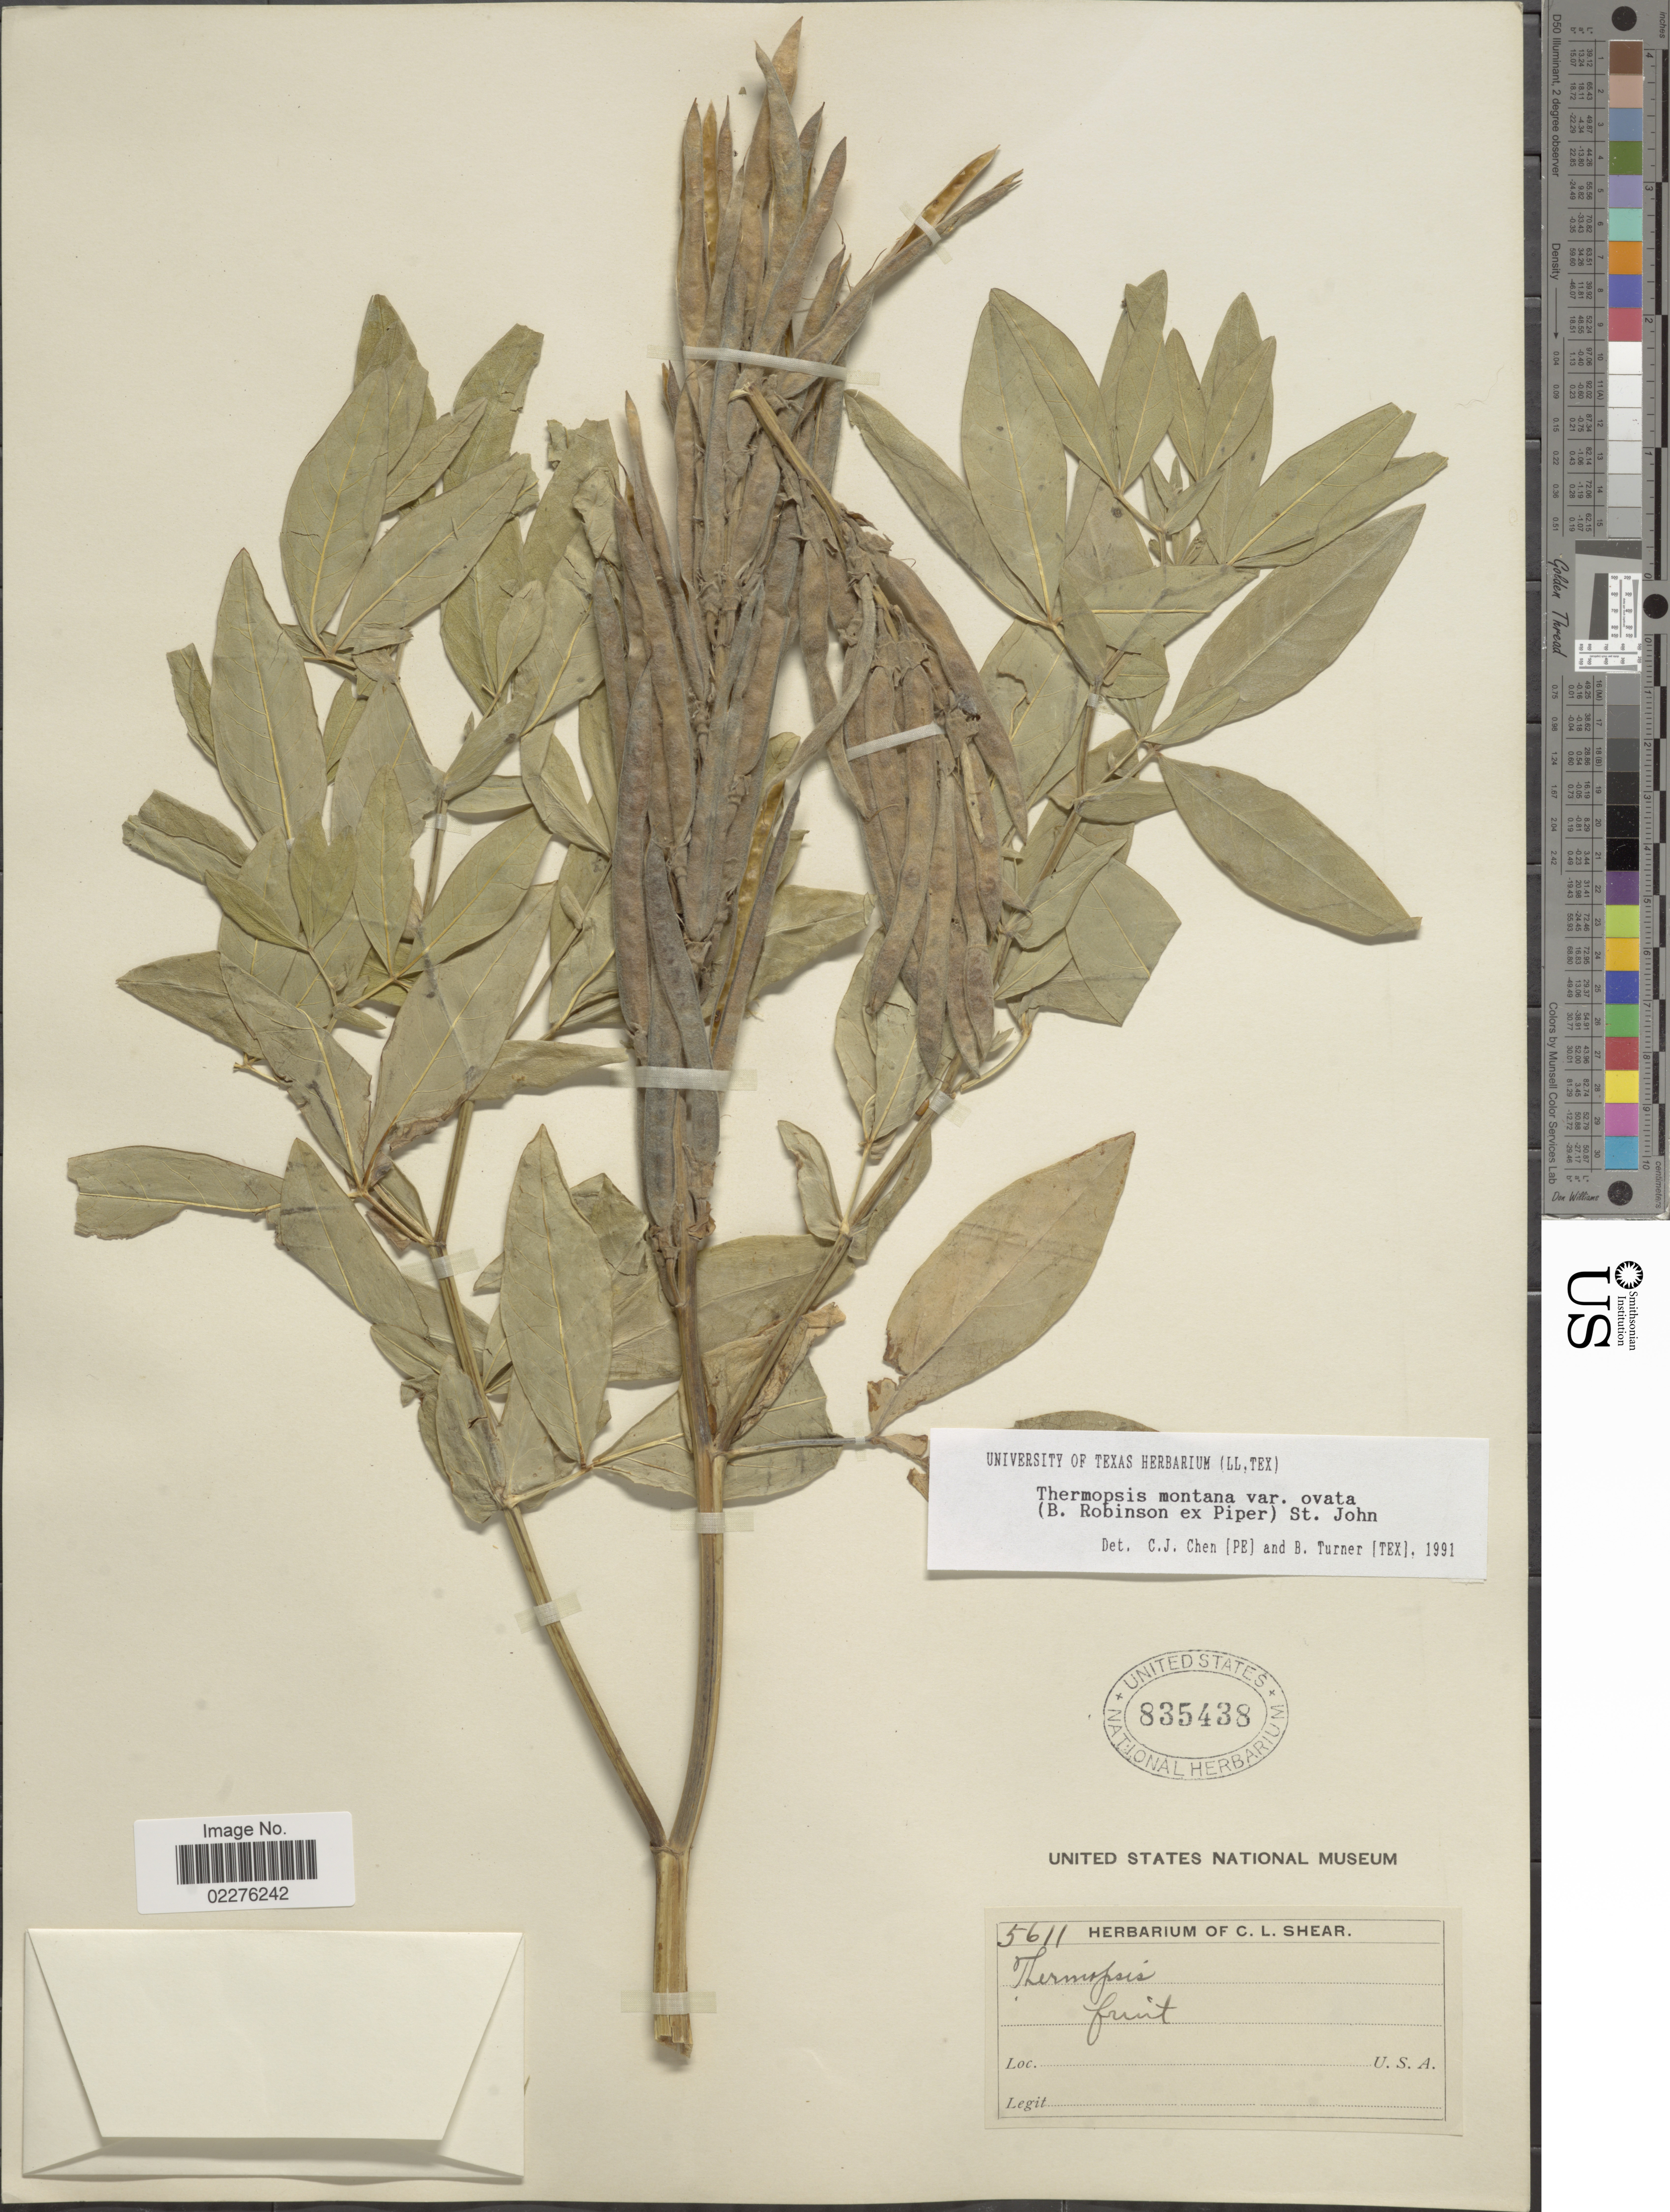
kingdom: Plantae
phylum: Tracheophyta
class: Magnoliopsida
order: Fabales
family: Fabaceae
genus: Thermopsis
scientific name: Thermopsis montana var. ovata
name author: (B.L. Rob. ex Piper) H. St. John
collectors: ex herb. of C. L. Shear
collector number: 5611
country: United States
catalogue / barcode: US 835438